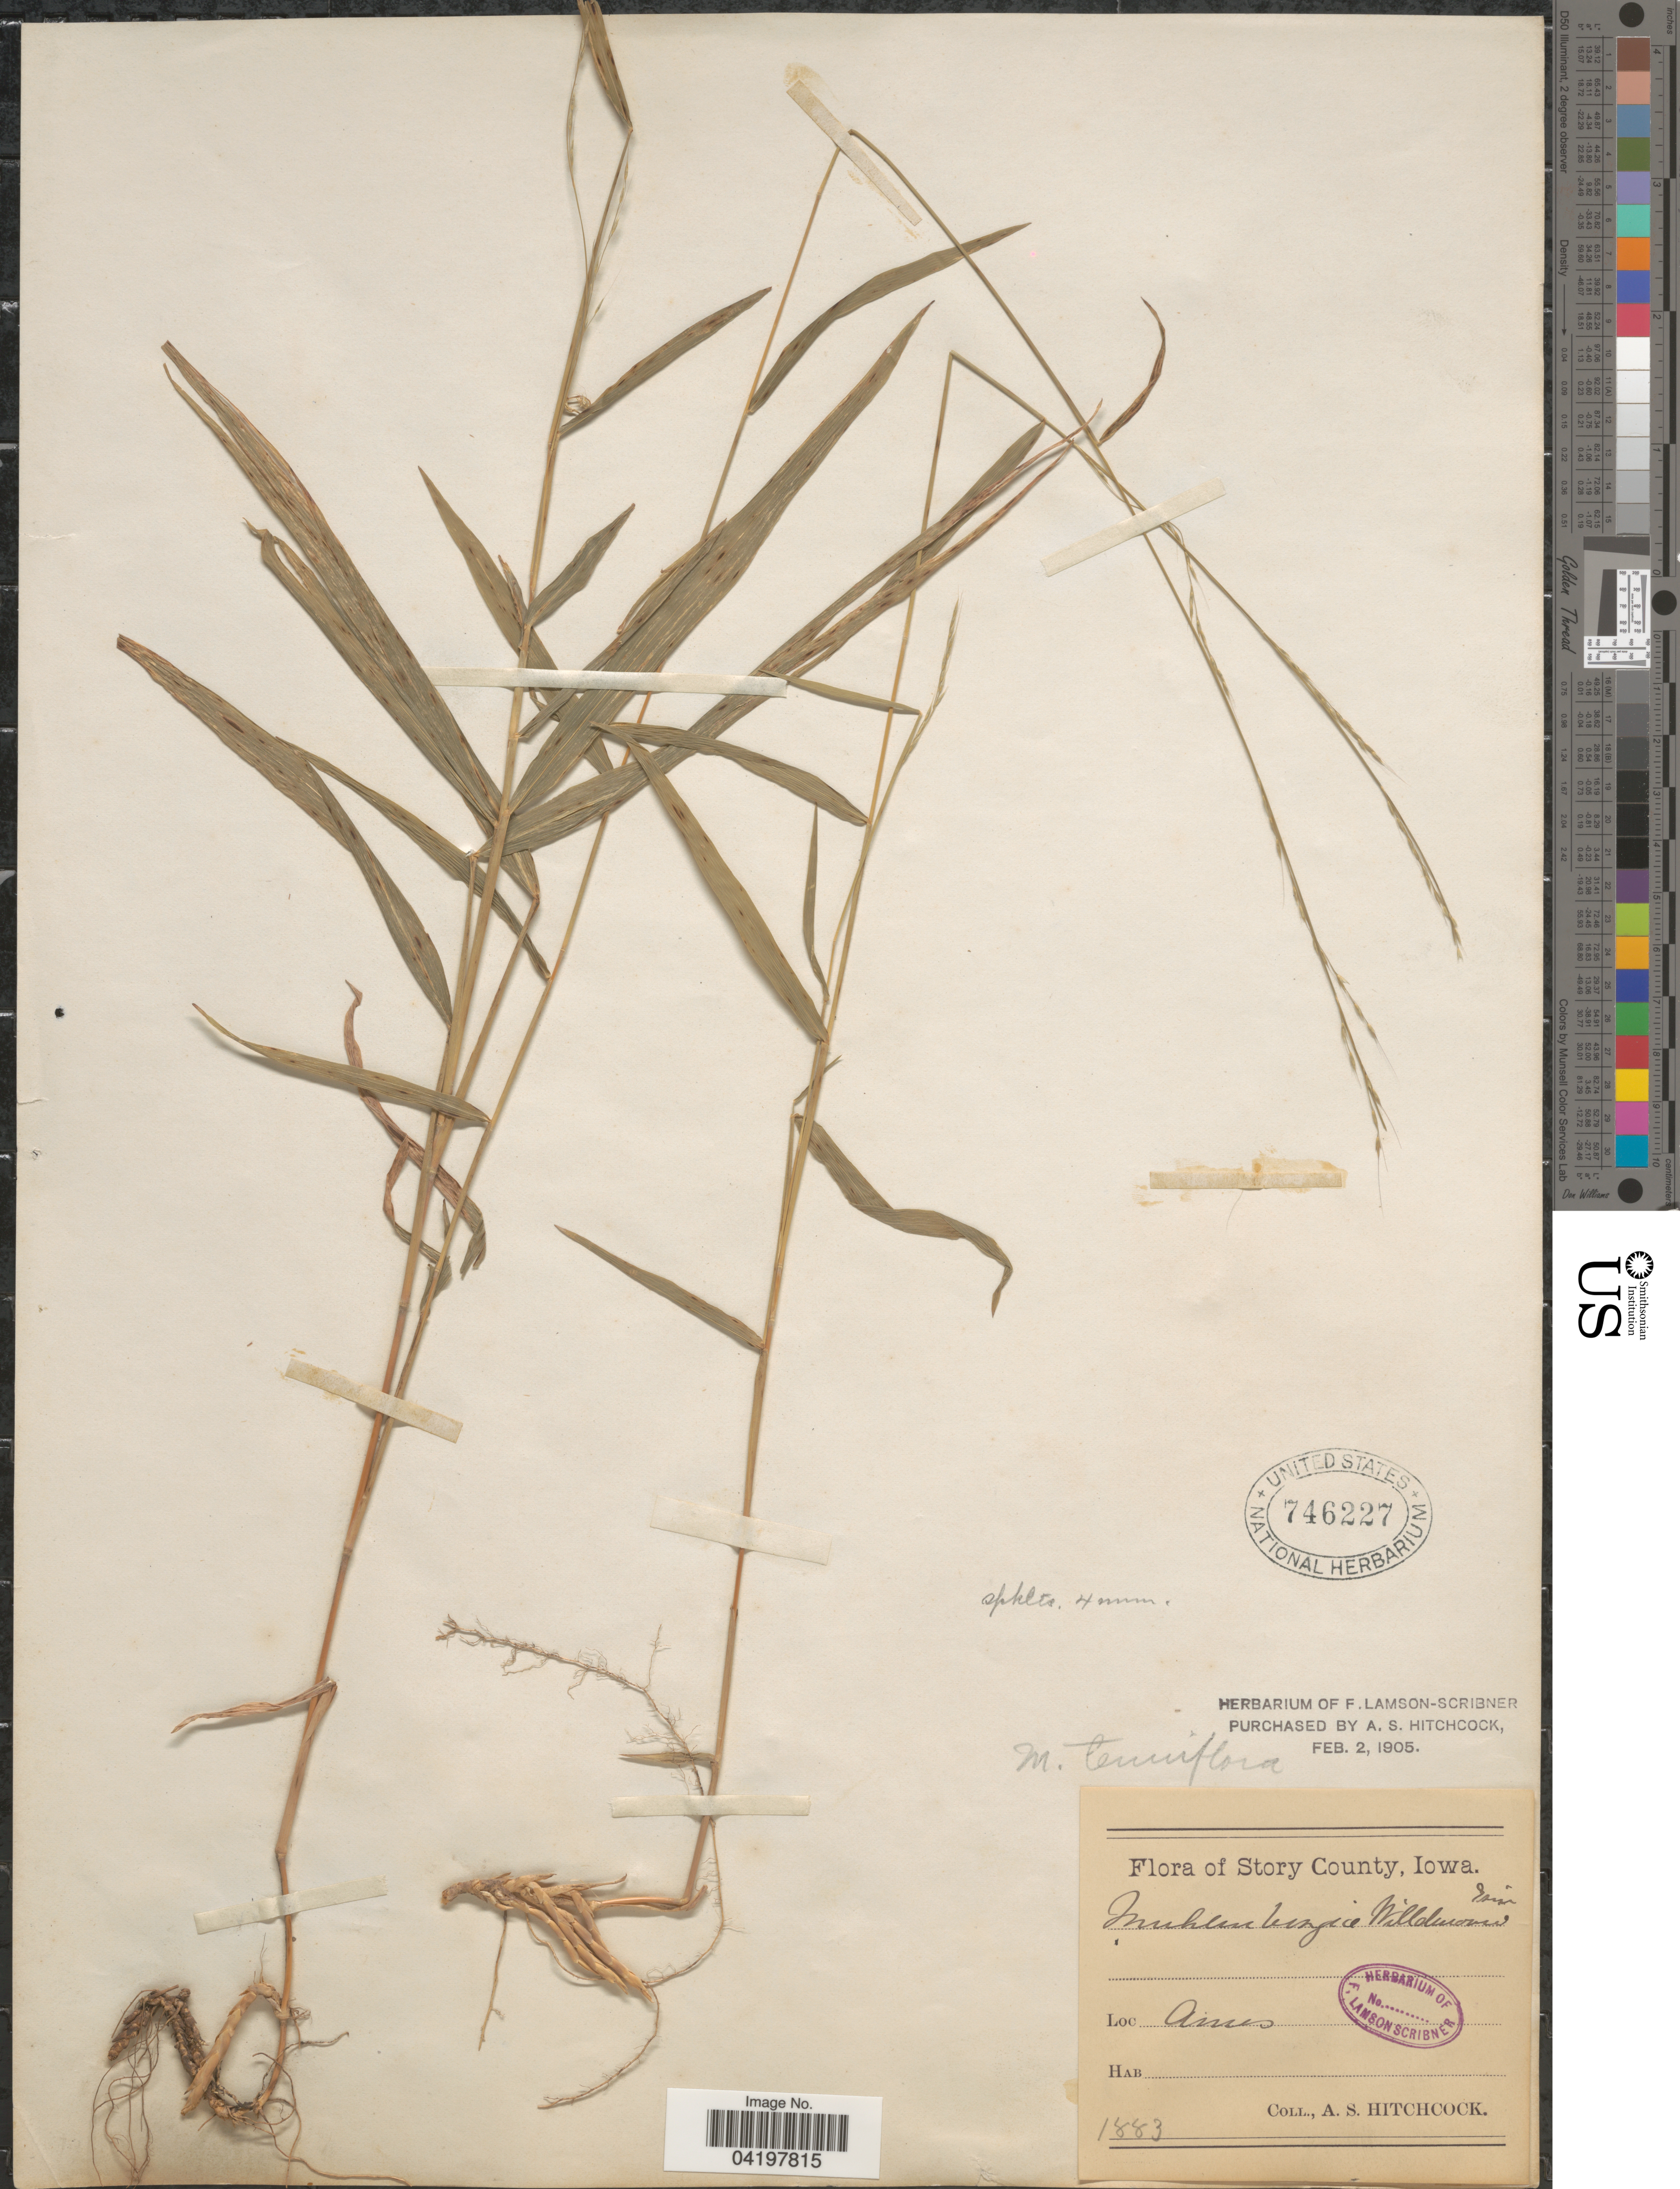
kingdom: Plantae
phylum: Tracheophyta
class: Liliopsida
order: Poales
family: Poaceae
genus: Muhlenbergia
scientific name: Muhlenbergia tenuiflora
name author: (Willd.) Britton, Stearns & Poggenb.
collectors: A. S. Hitchcock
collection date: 1883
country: United States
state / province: Iowa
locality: Story County. Ames.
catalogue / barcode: US 746227